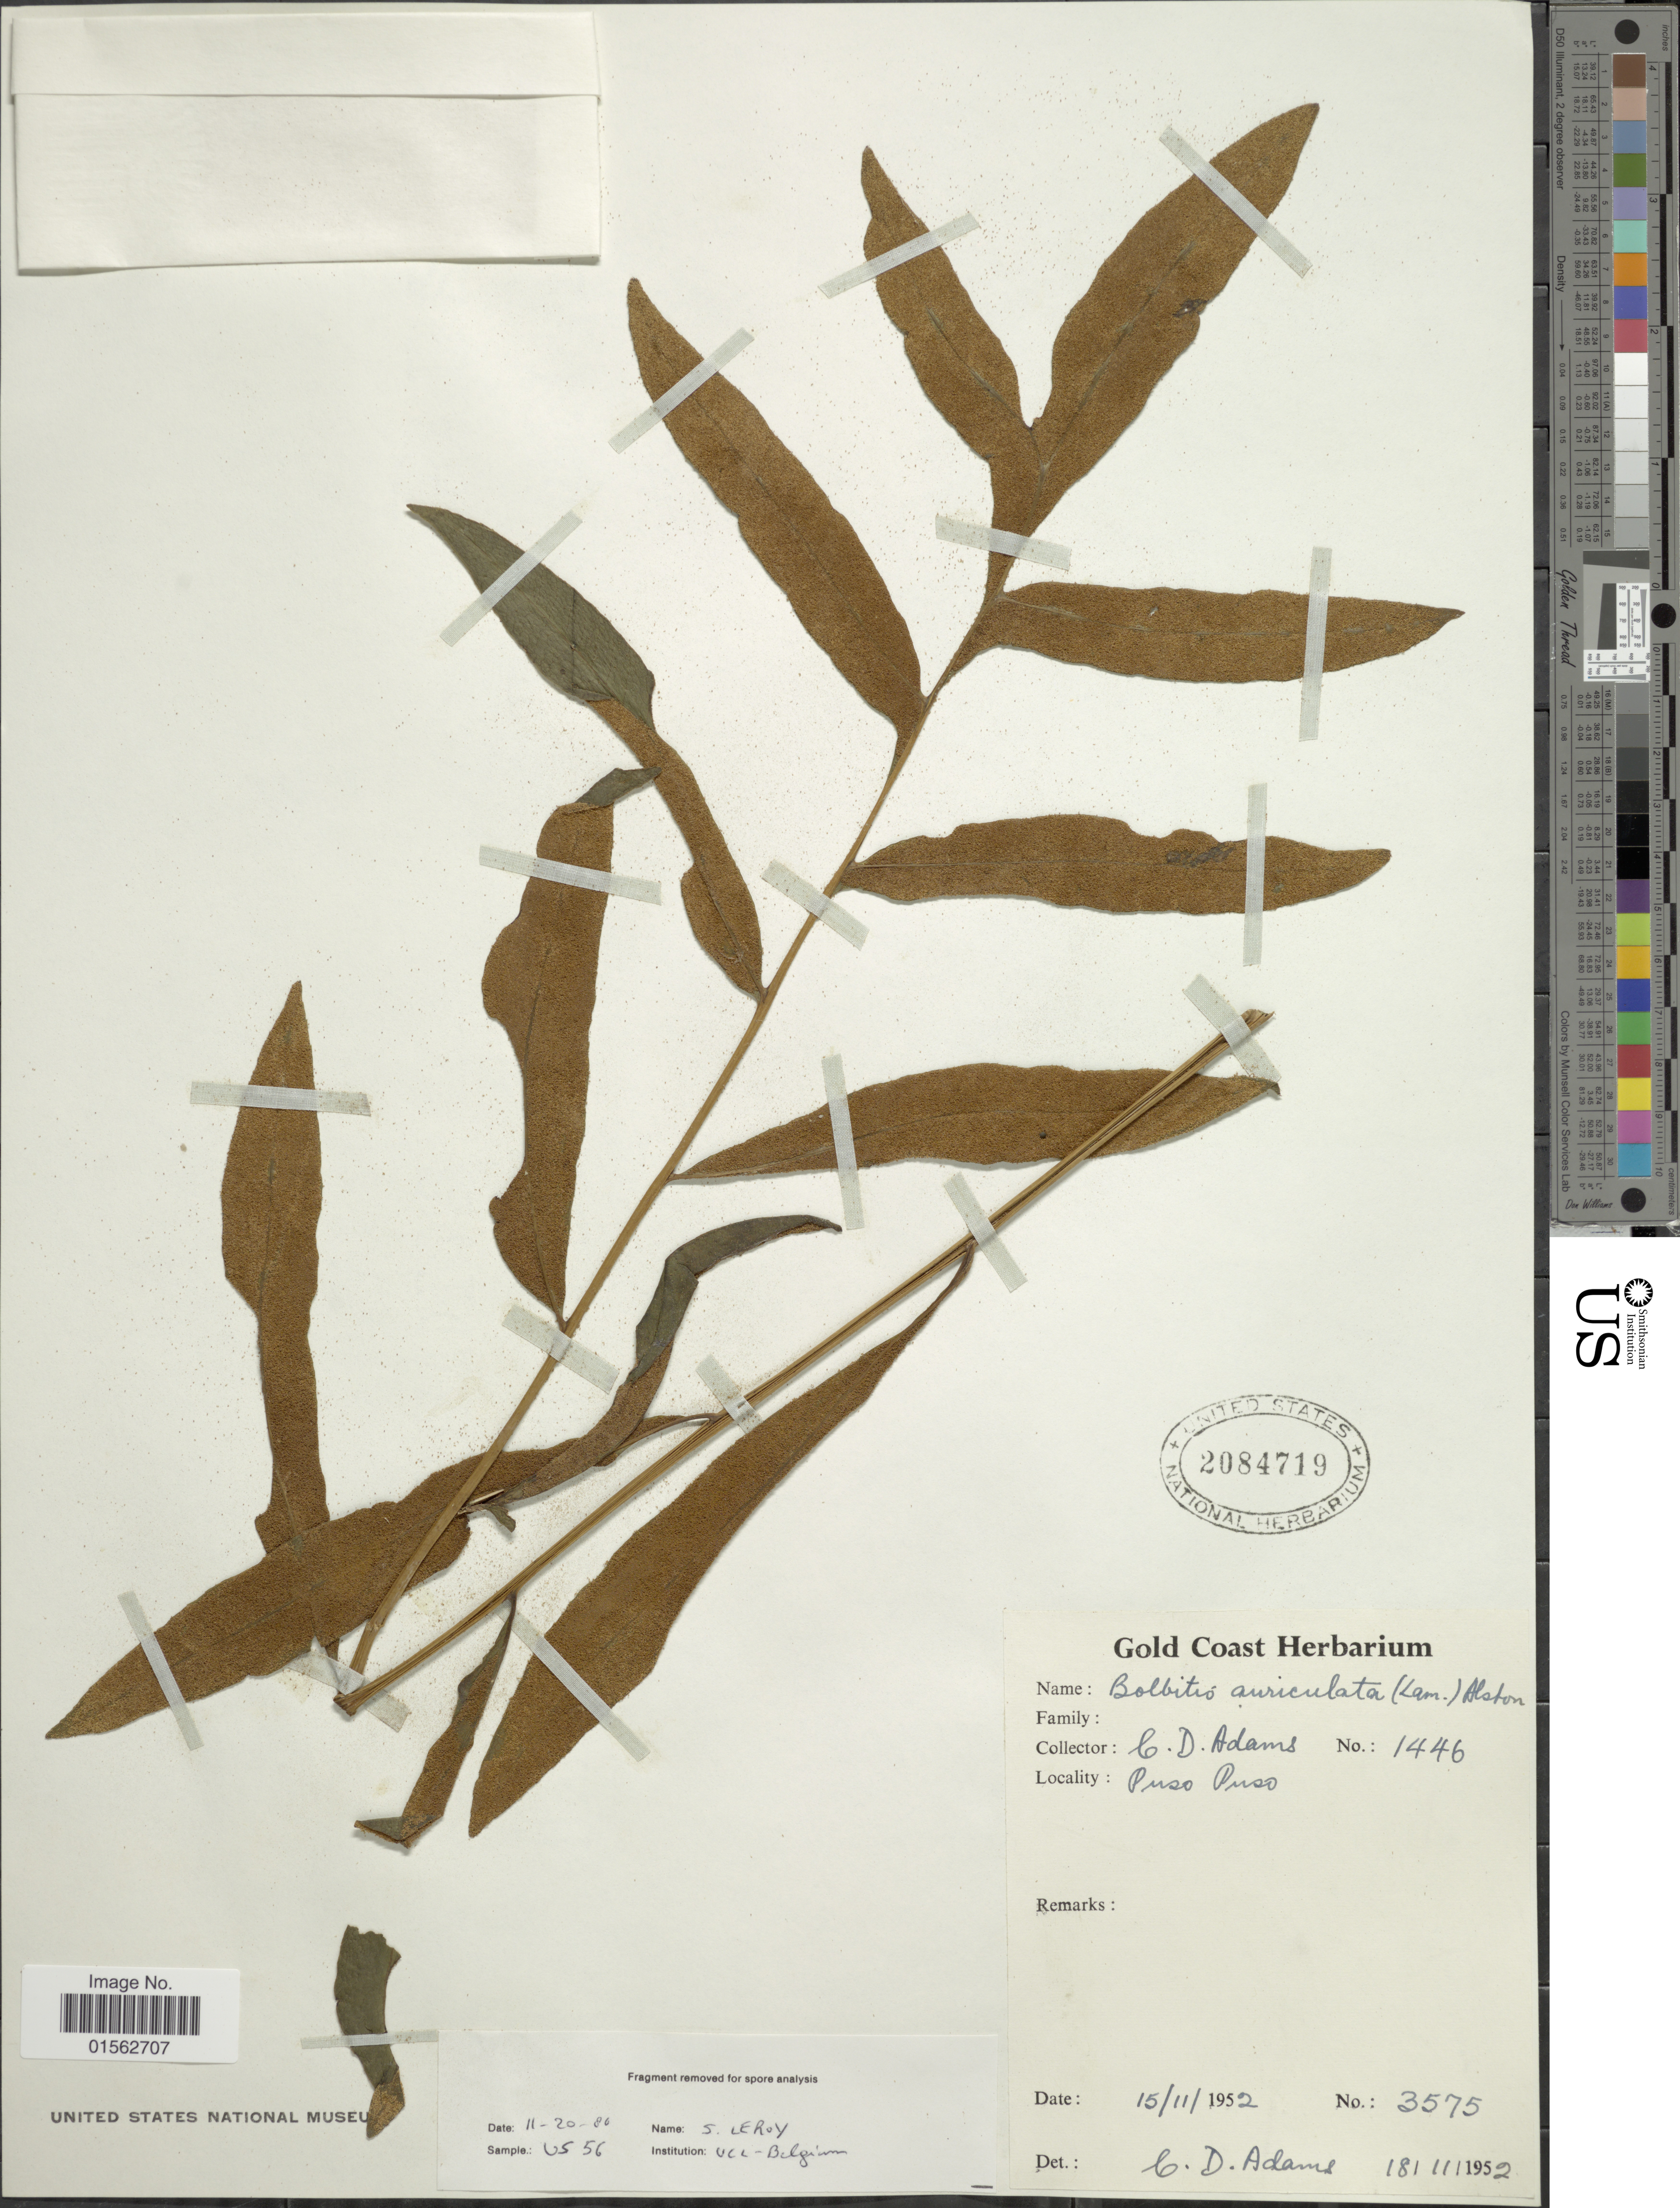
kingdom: Plantae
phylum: Tracheophyta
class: Polypodiopsida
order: Polypodiales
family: Dryopteridaceae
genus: Bolbitis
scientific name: Bolbitis auriculata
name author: (Lam.) Alston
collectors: C. D. Adams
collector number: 1446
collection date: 1952-11-15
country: Ghana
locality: Gold Coast, Puso Puso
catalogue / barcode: US 2084719